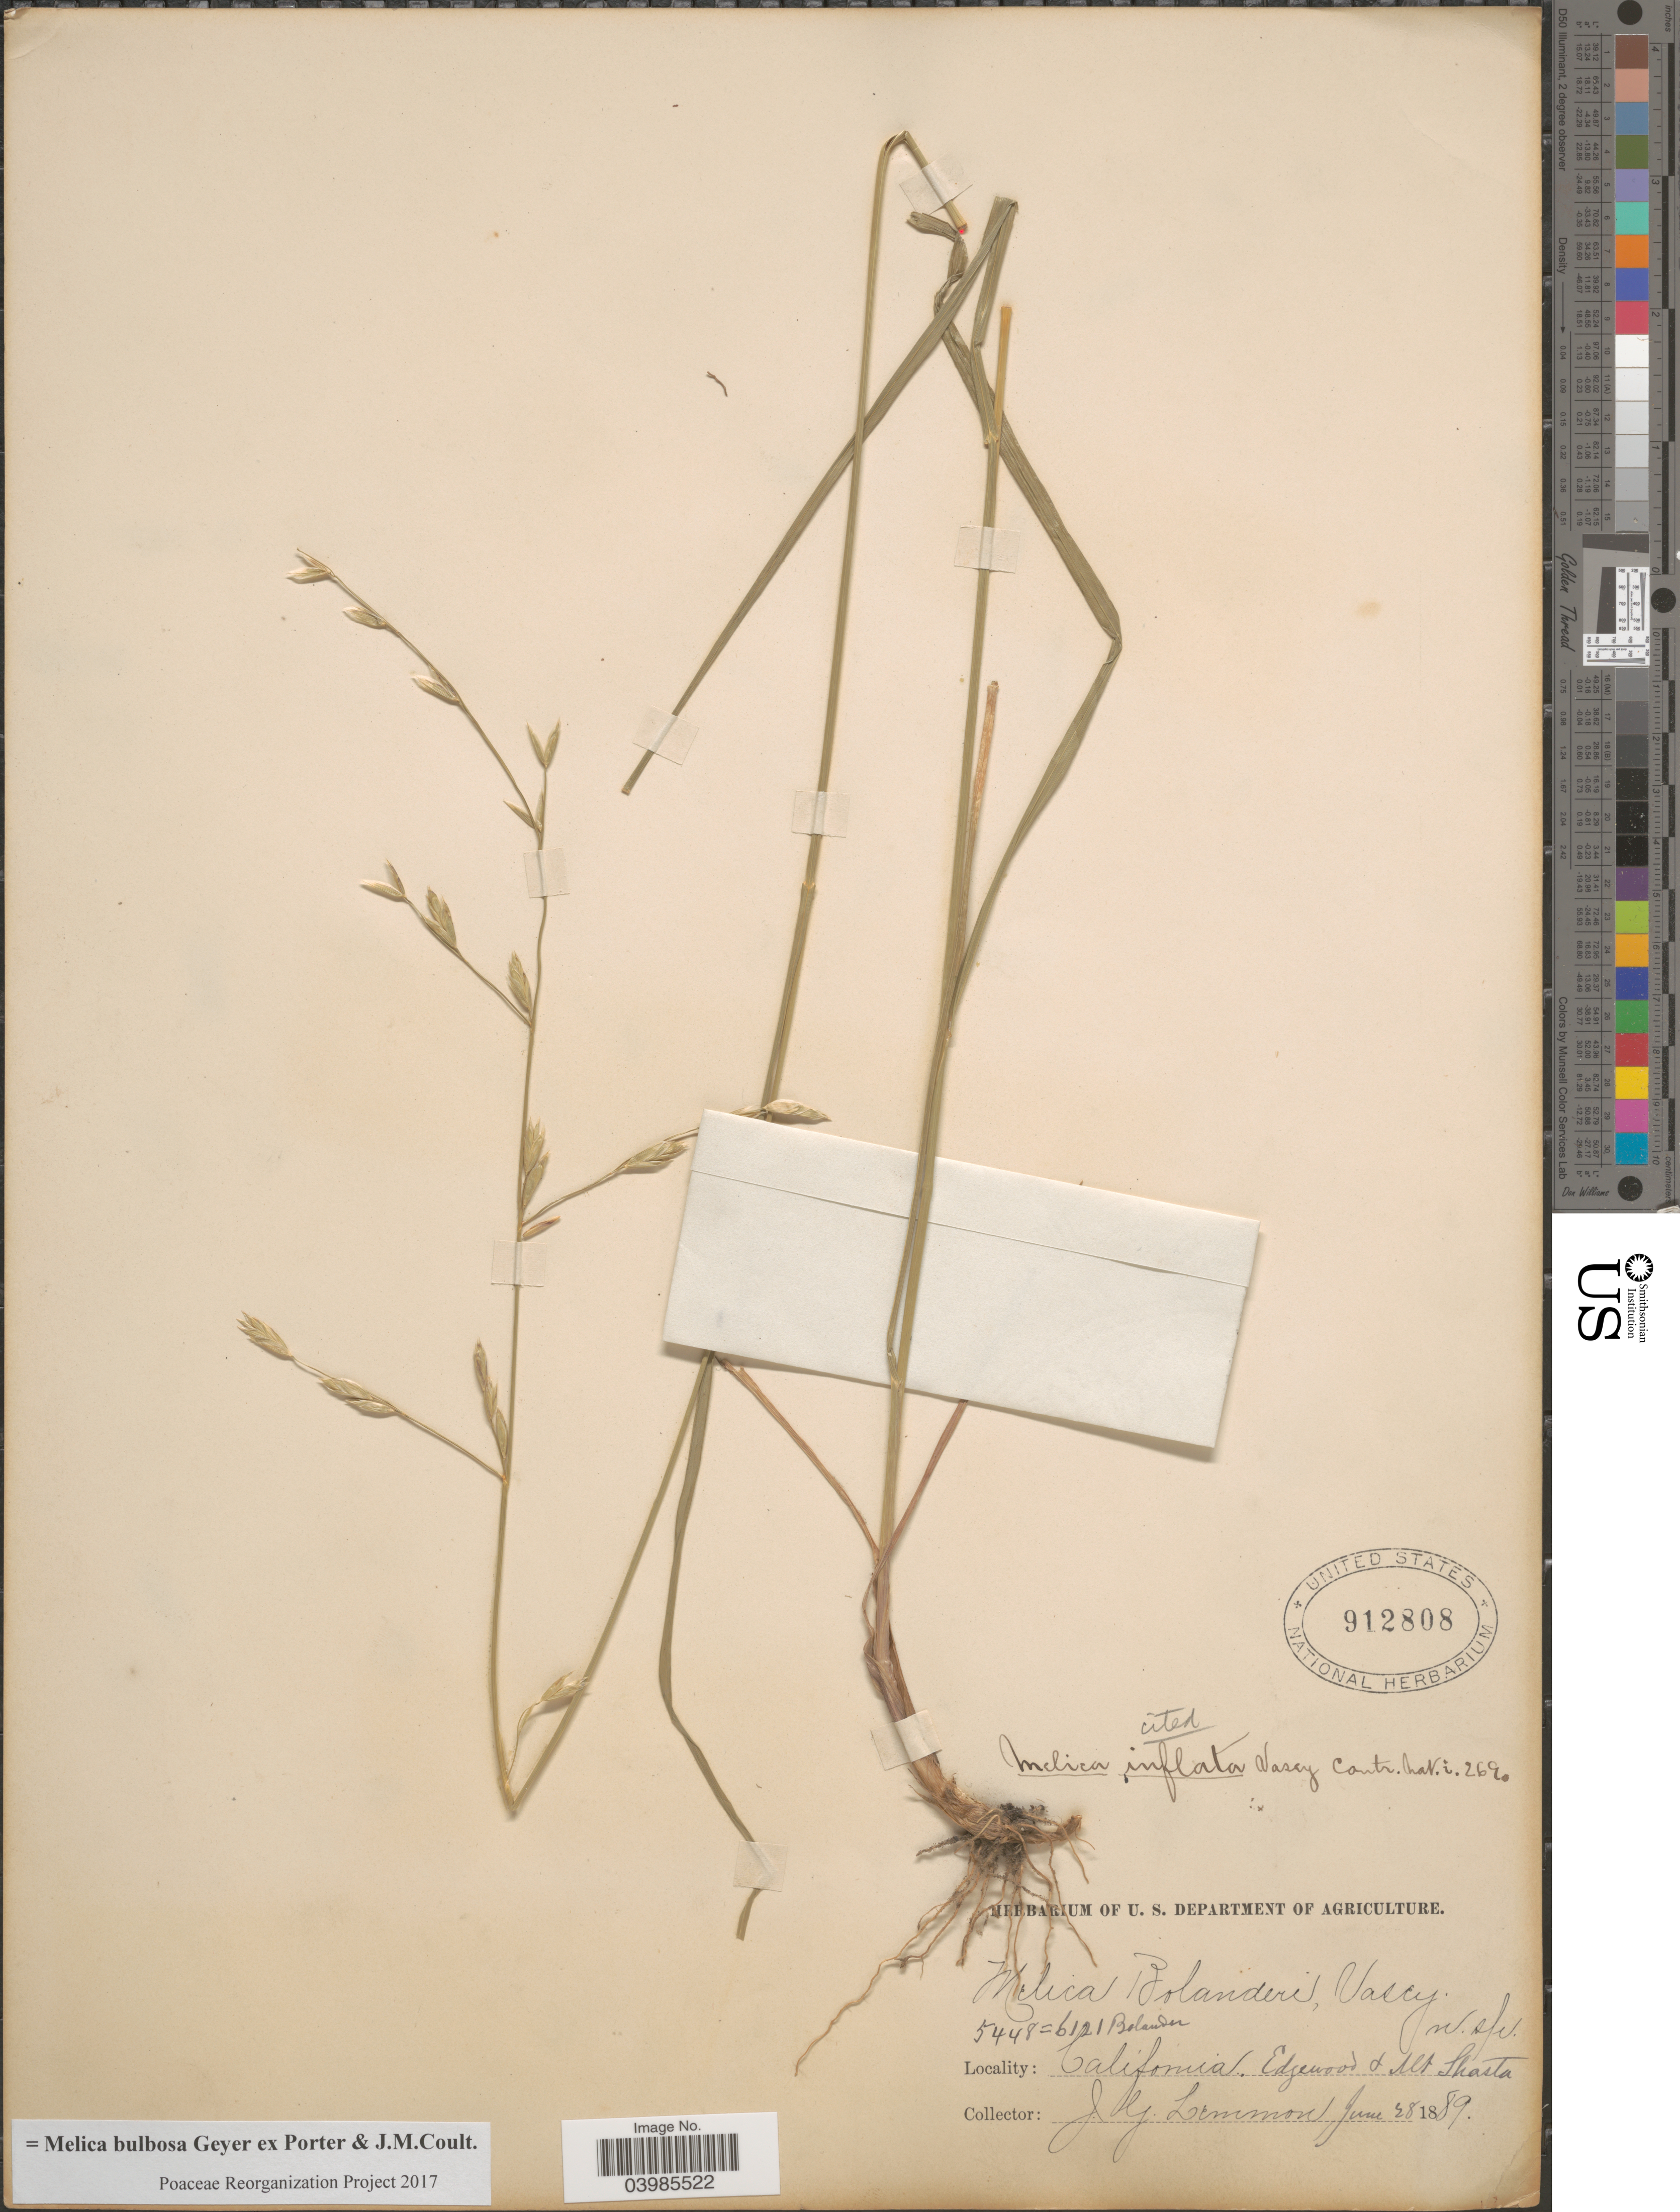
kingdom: Plantae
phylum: Tracheophyta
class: Liliopsida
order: Poales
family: Poaceae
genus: Melica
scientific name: Melica bulbosa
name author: Geyer ex Porter & J.M. Coult.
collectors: J. Lemmon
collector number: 5448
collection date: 1889-06-28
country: United States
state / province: California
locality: Edgewood + Mt Shasta.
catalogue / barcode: US 912808